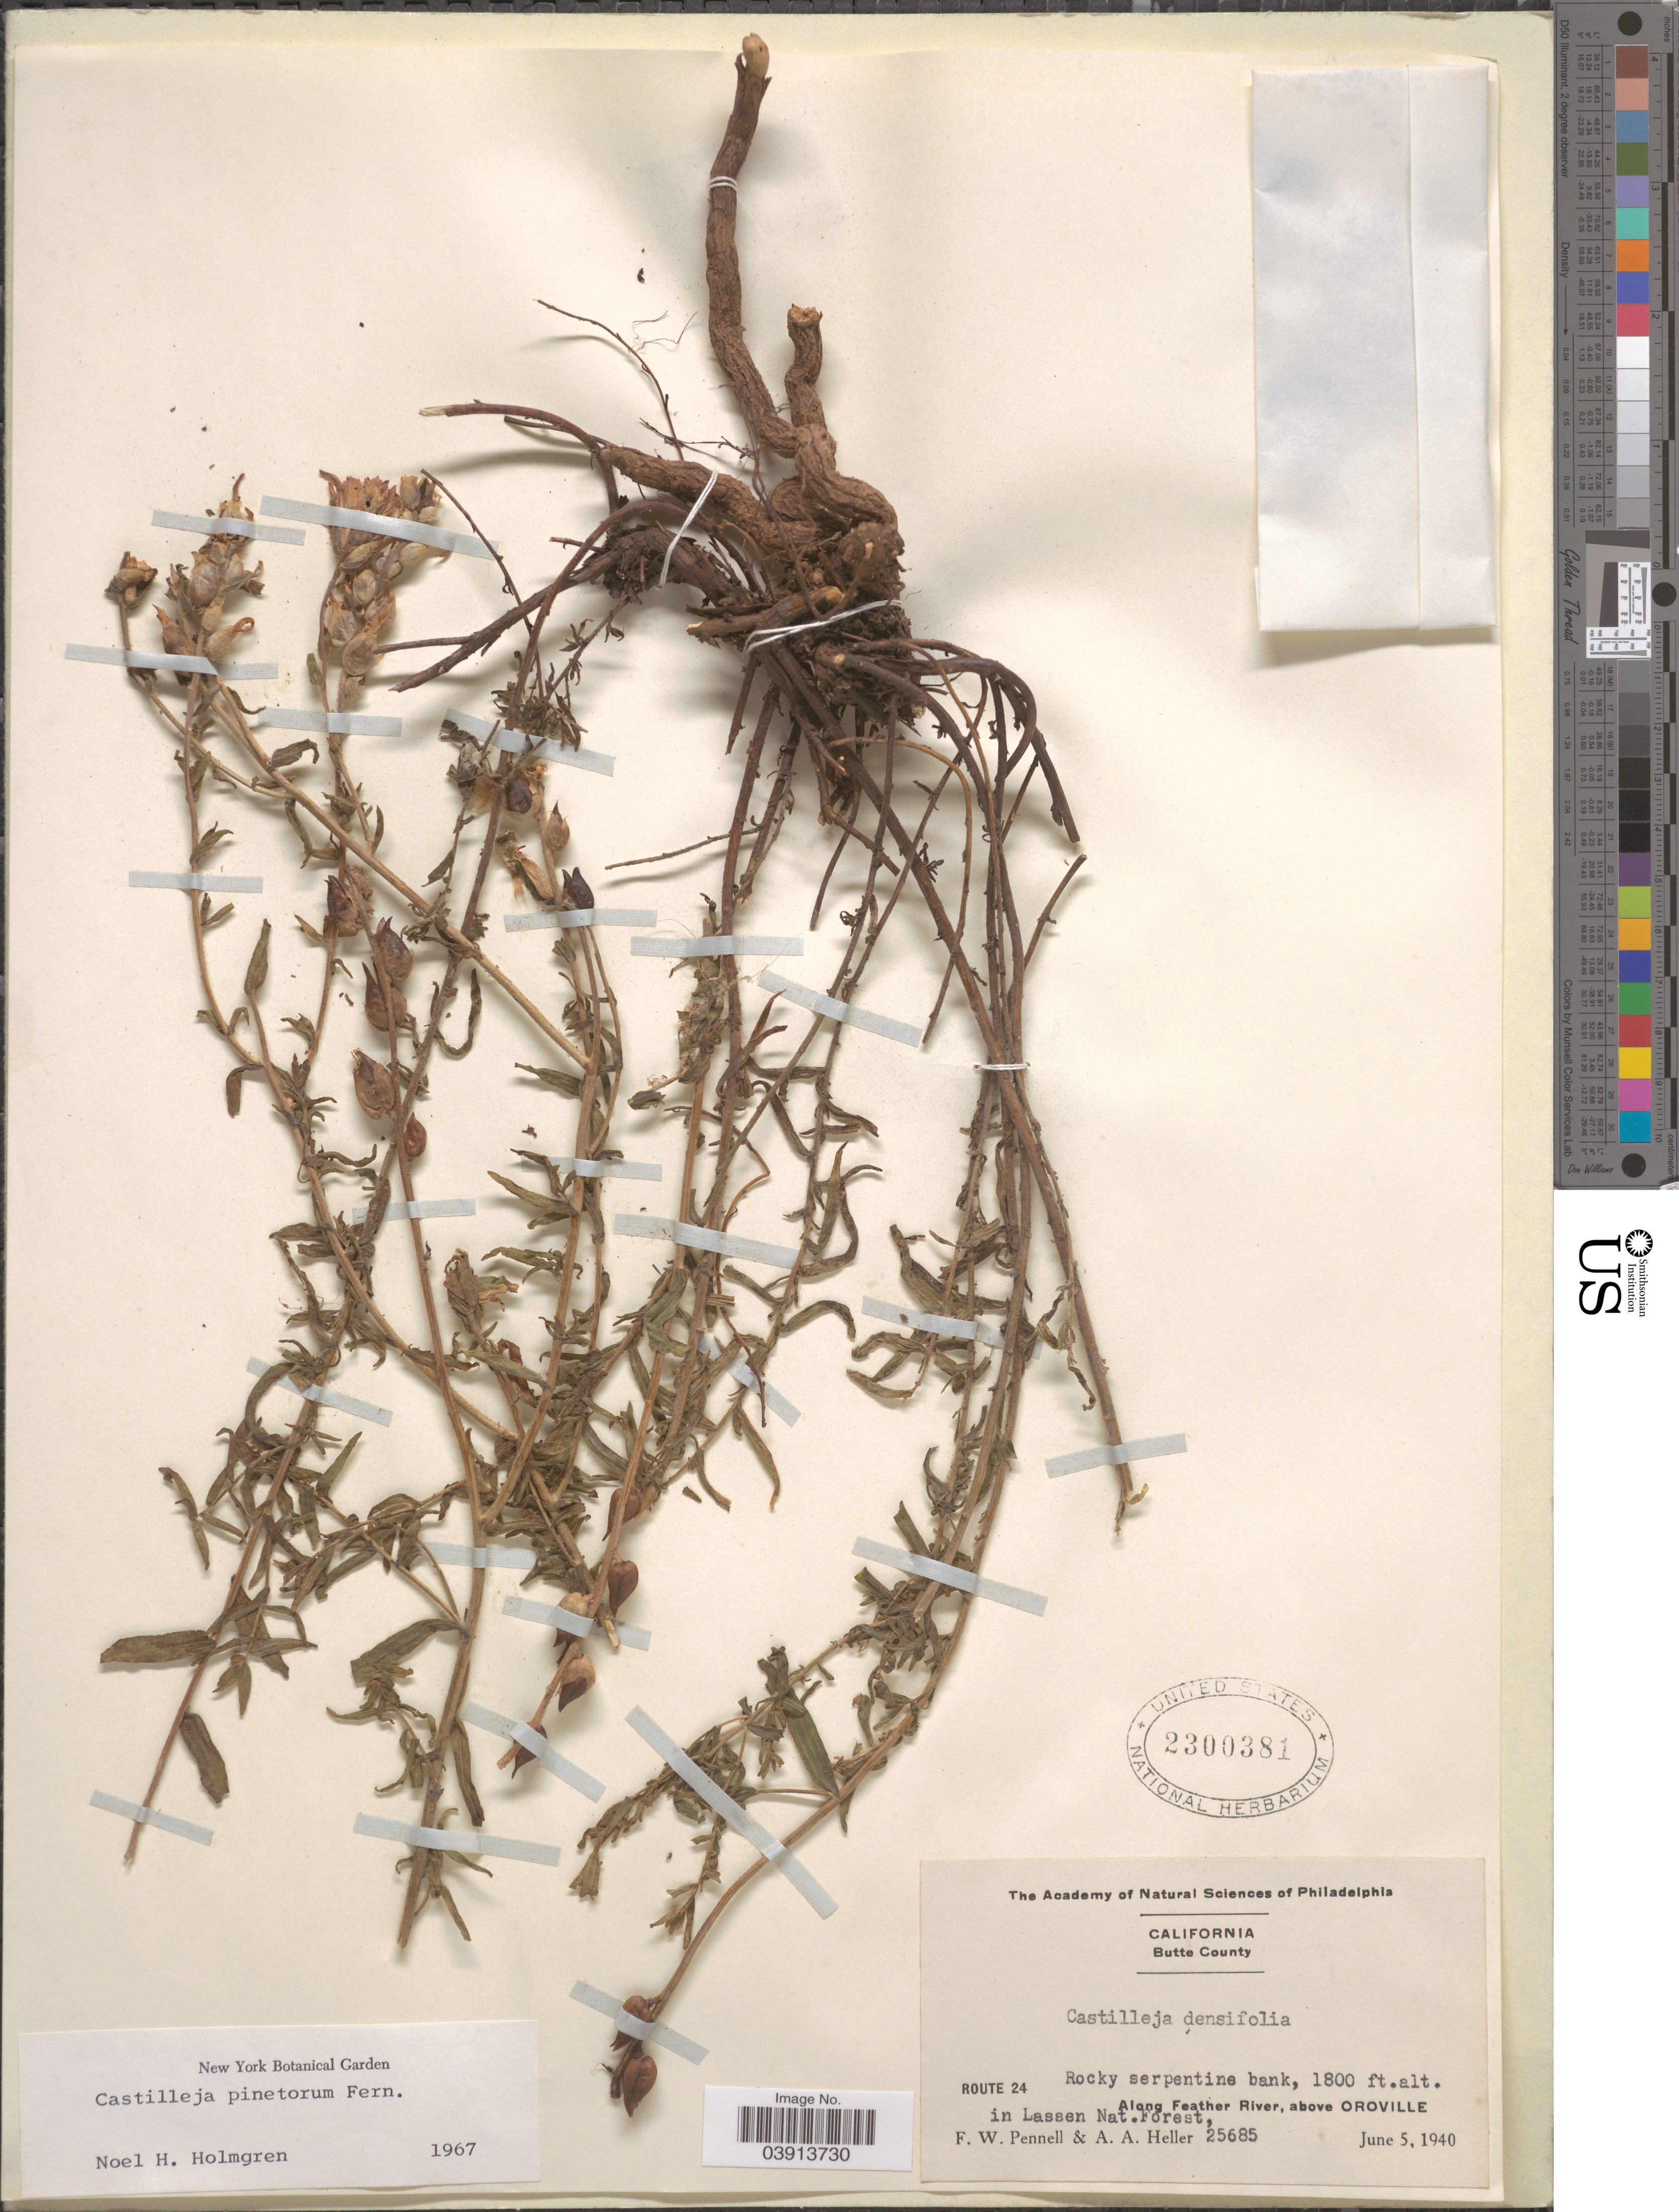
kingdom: Plantae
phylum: Tracheophyta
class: Magnoliopsida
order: Lamiales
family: Orobanchaceae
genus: Castilleja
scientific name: Castilleja pinetorum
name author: Fernald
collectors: F. W. Pennell & A. A. Heller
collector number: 25685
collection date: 1940-06-05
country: United States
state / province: California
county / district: Butte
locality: Butte County. Route 24. Along Feather River, above Oroville in Lassen Nat. Forest.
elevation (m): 549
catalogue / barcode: US 2300381